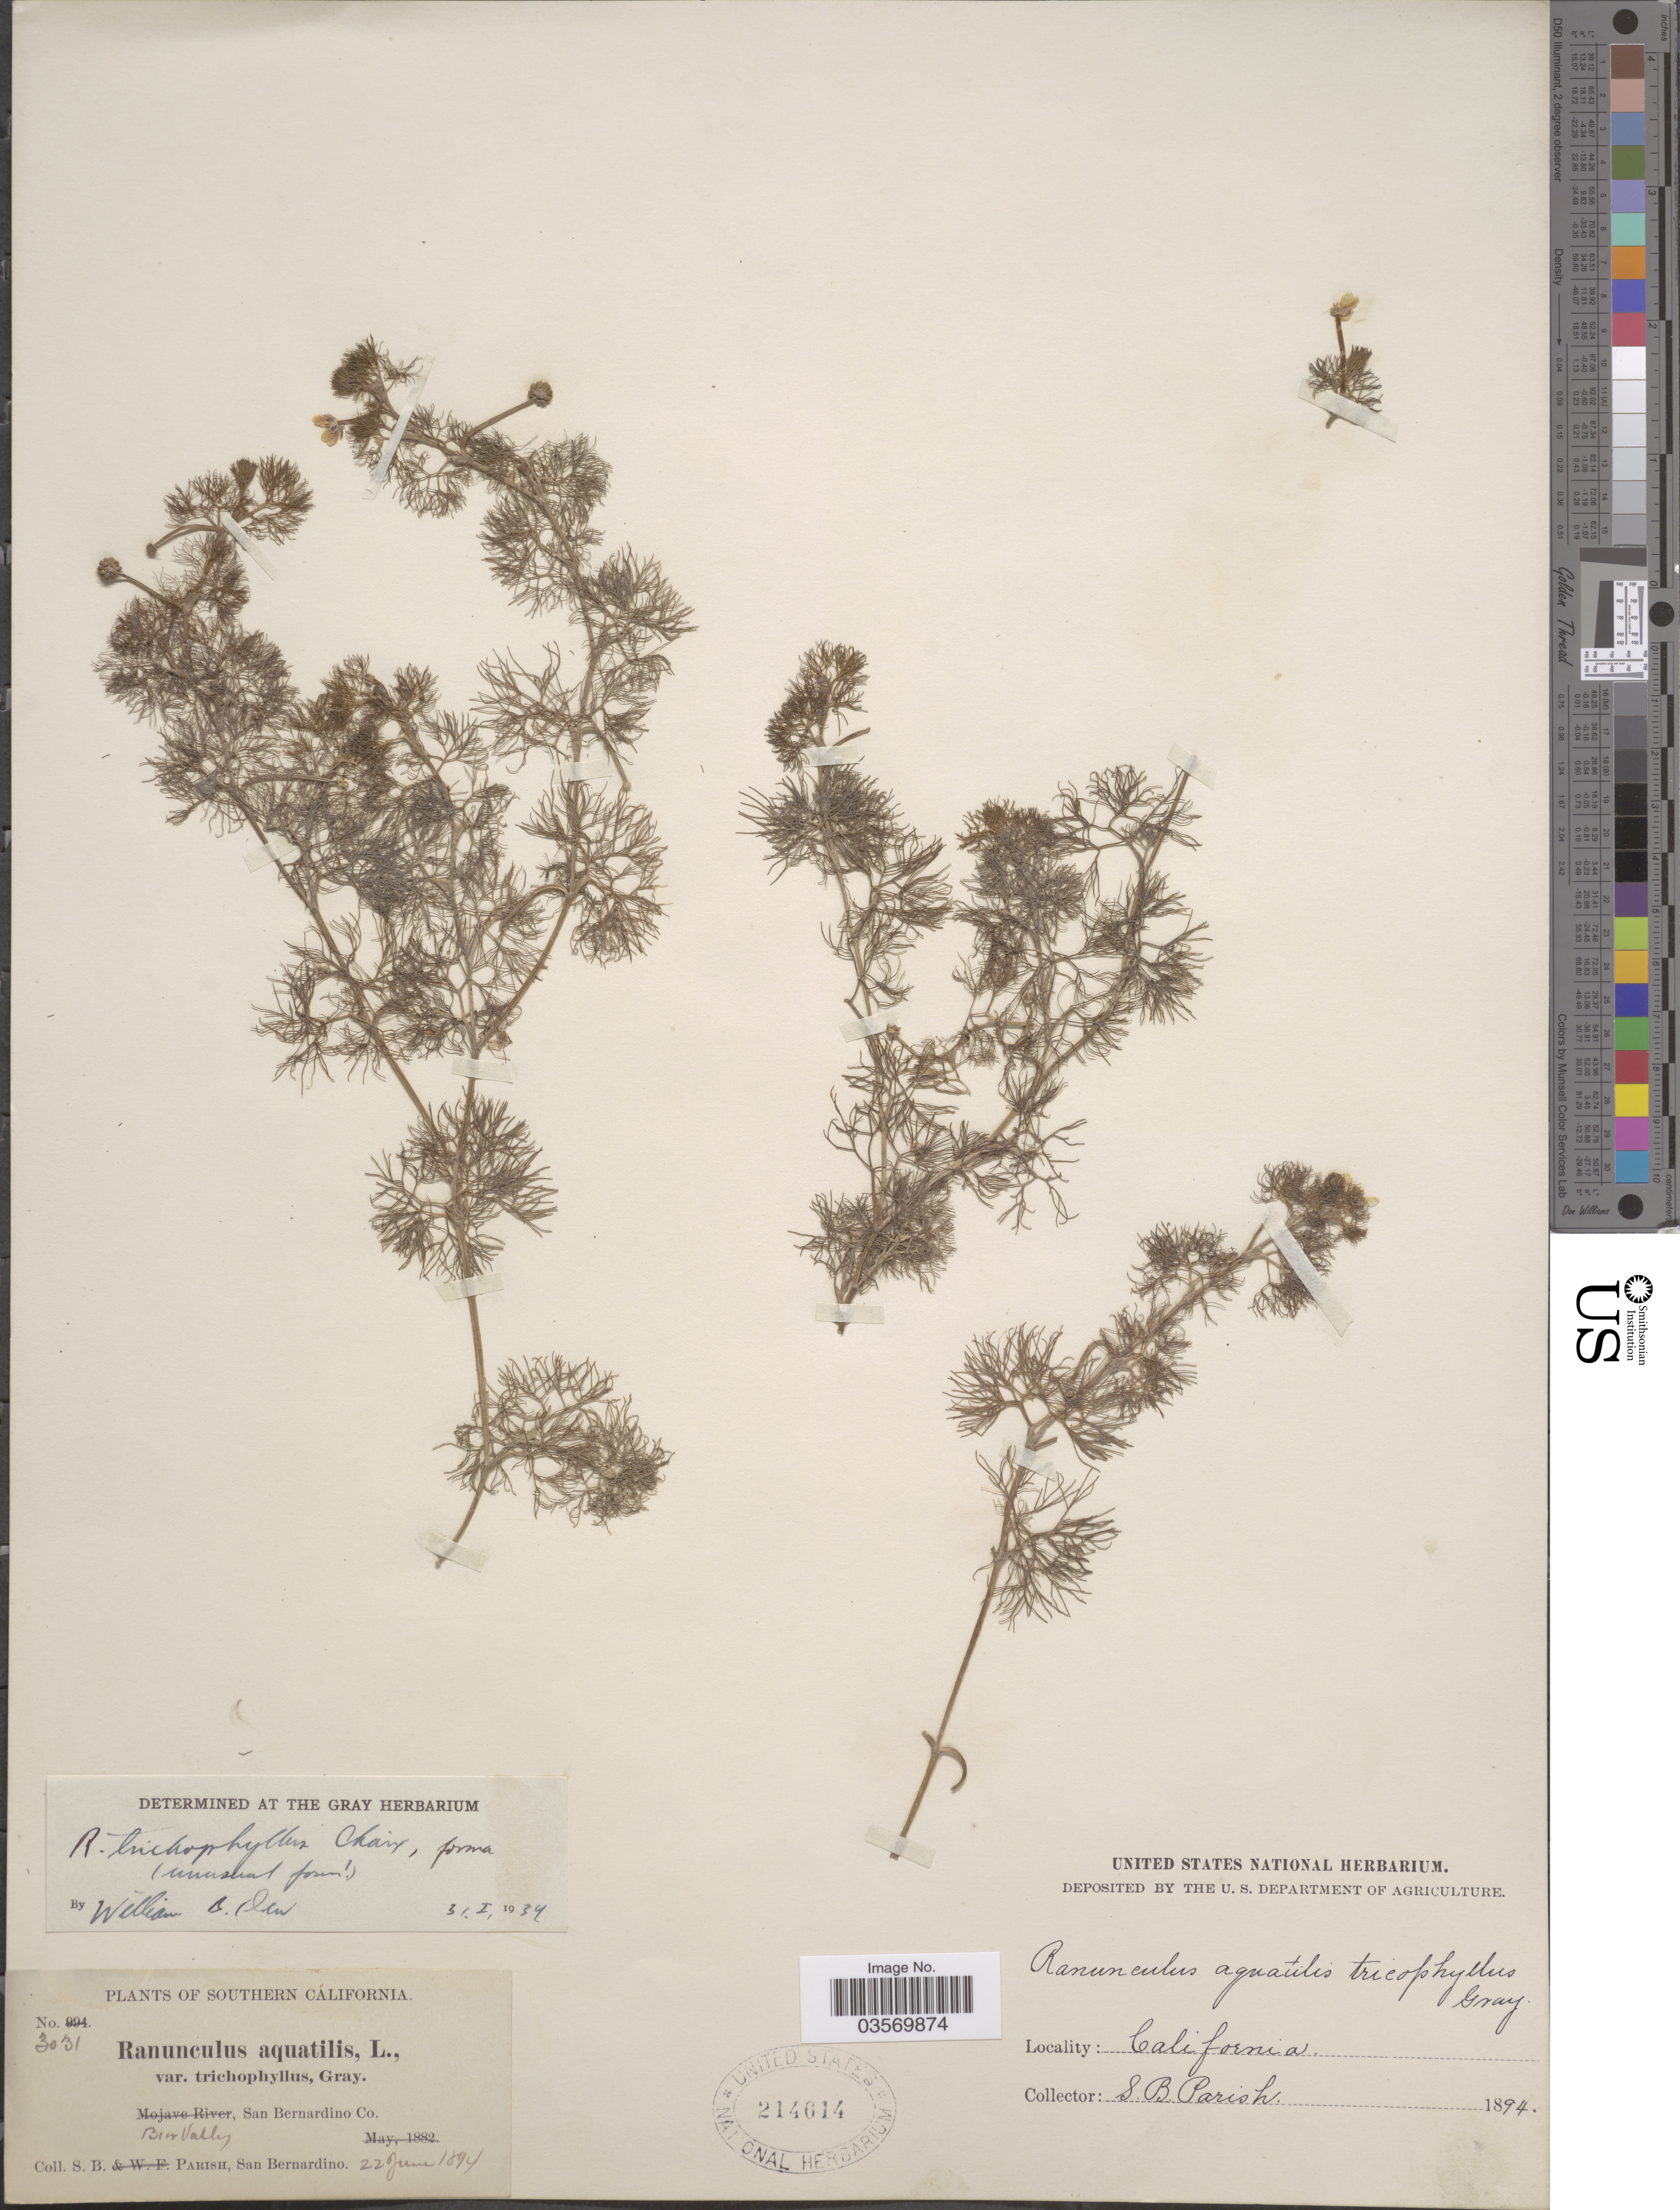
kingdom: Plantae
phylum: Tracheophyta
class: Magnoliopsida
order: Ranunculales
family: Ranunculaceae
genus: Ranunculus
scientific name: Ranunculus trichophyllus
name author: Chaix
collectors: S. B. Parish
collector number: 3031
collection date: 1894-06-22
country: United States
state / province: California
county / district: San Bernardino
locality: Southern California. Bear Valley, San Bernardino Co.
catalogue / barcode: US 214614